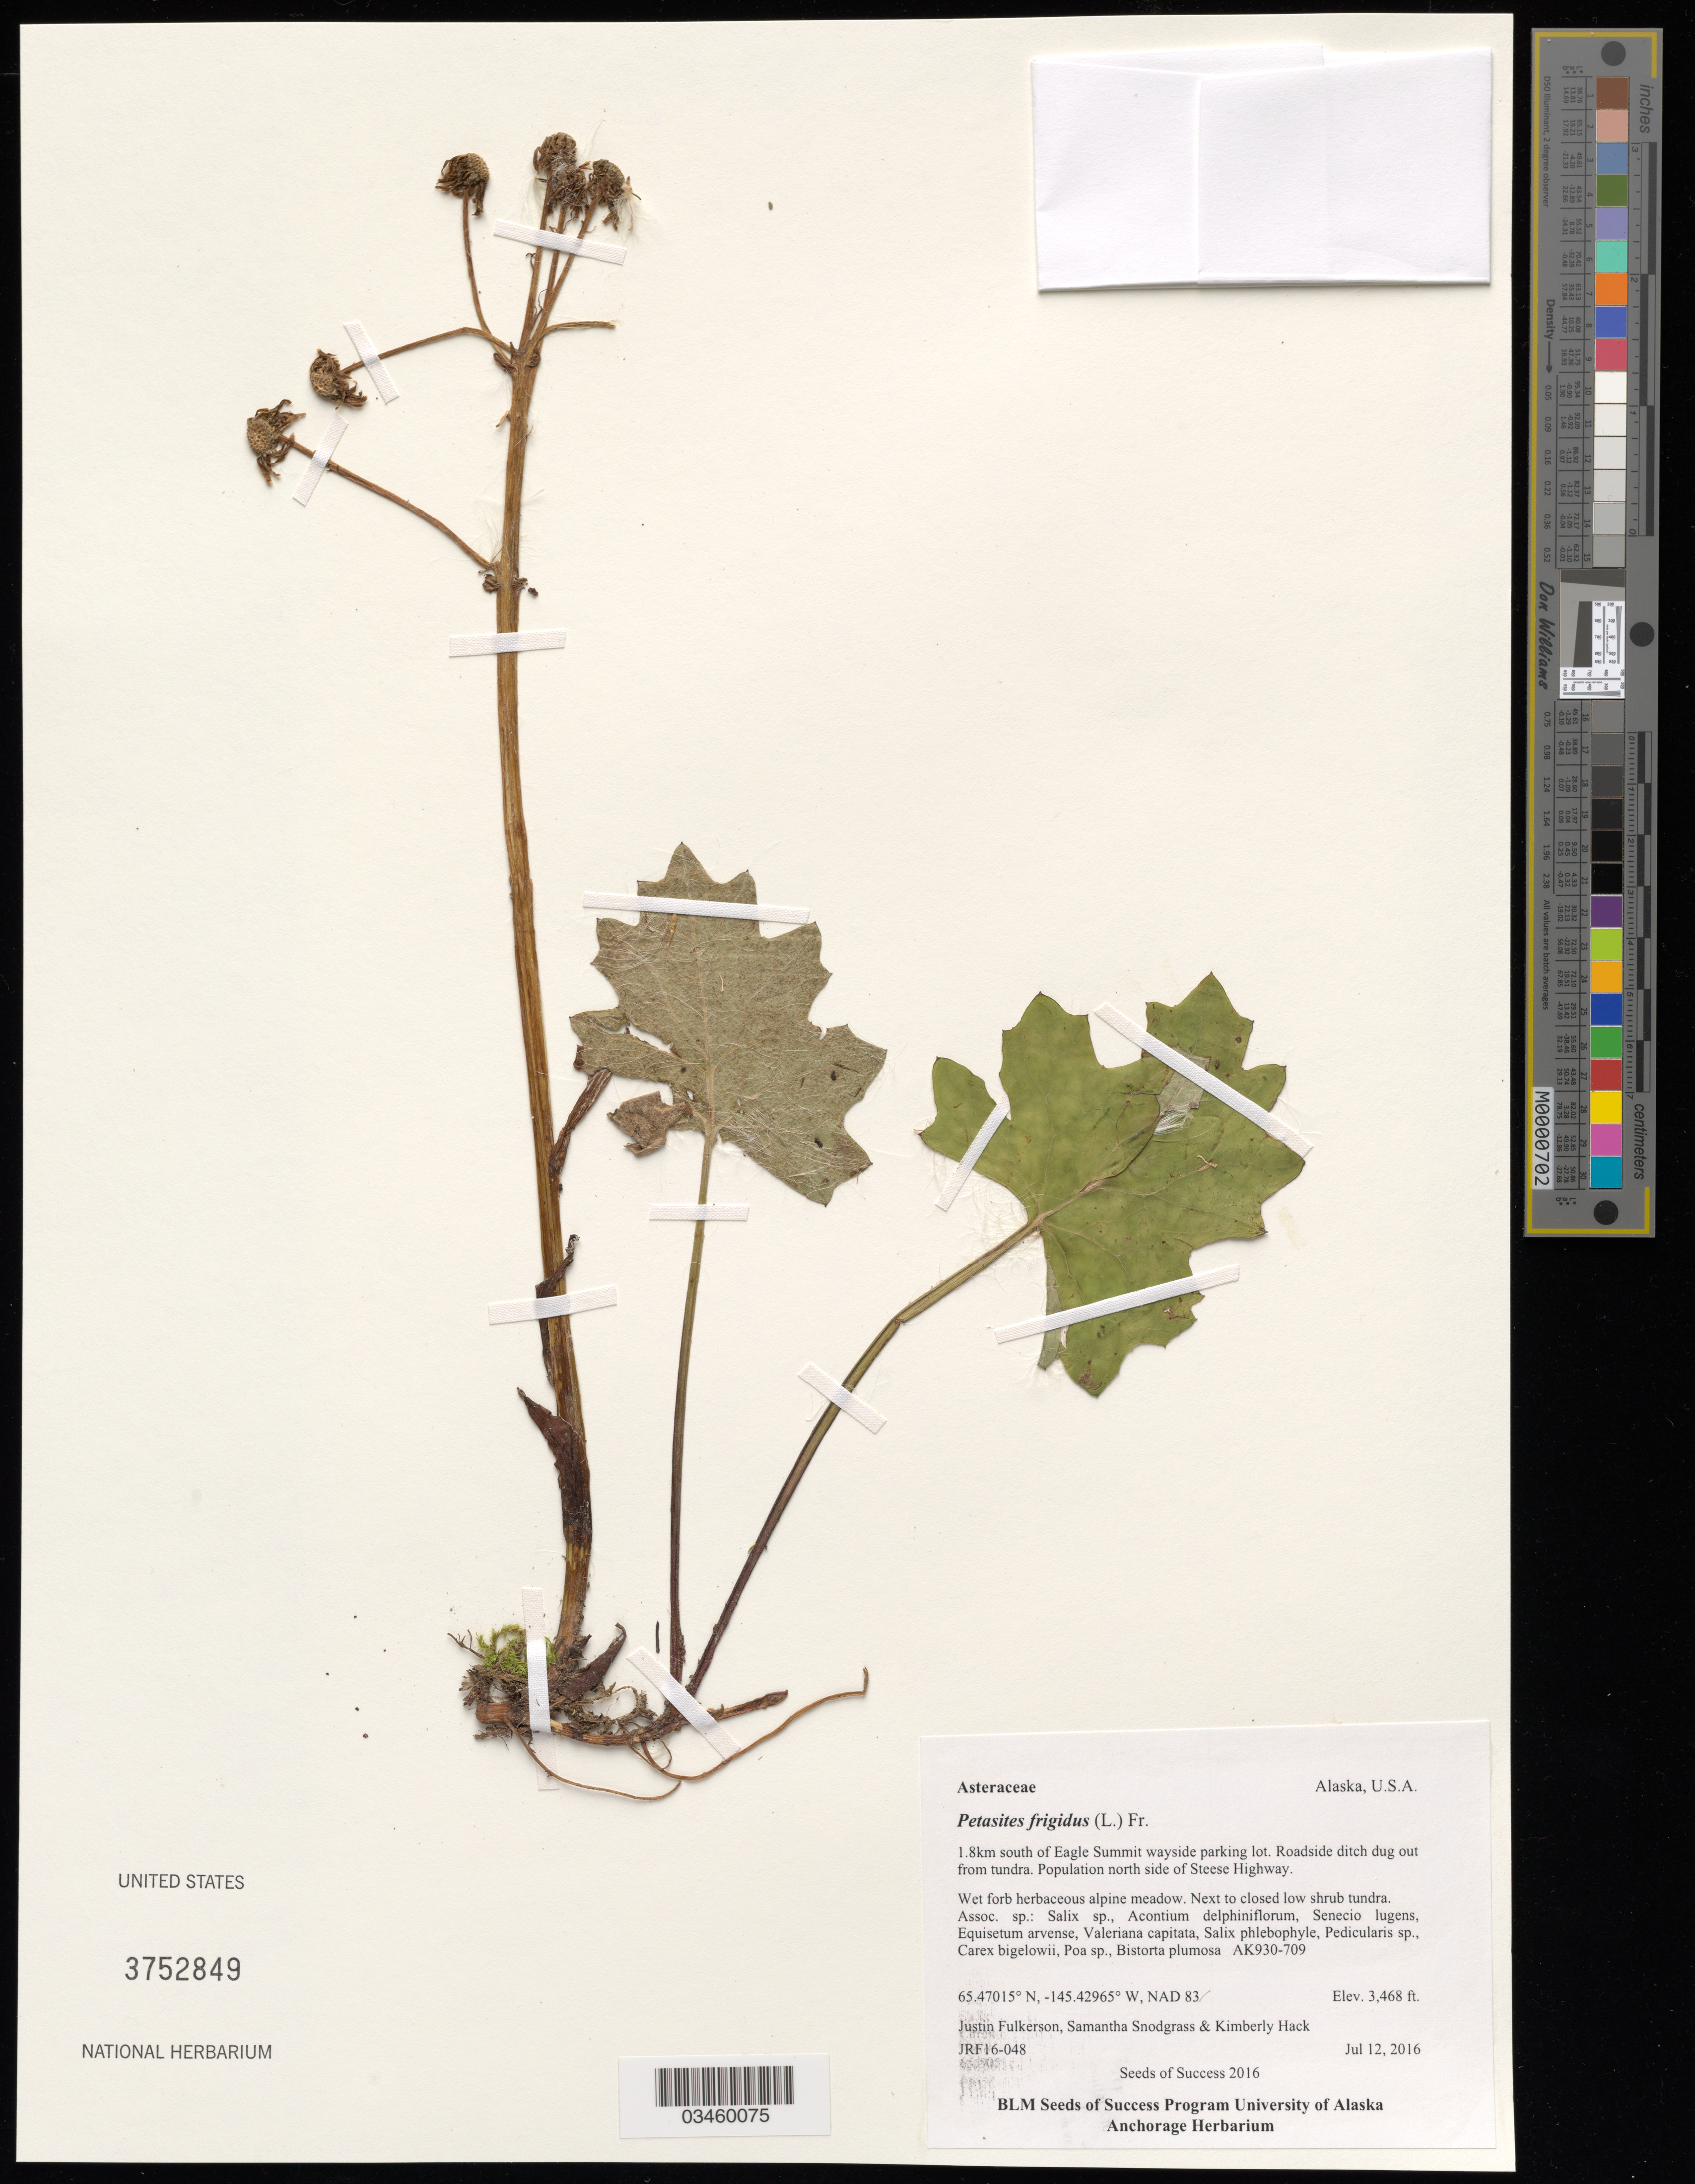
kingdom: Plantae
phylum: Tracheophyta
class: Magnoliopsida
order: Asterales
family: Asteraceae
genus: Petasites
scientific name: Petasites frigidus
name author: (L.) Fr.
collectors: J. Fulkerson, K. Hack & S. Snodgrass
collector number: AK930-709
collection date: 2016-07-12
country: United States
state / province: Alaska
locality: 1.8 km S of Eagle Summit wayside parking lot. North Side of Steese Hwy.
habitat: Wet forb herbaceous alpine meadow. Next to closed low shrub tundra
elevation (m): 1057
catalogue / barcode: US 3752849